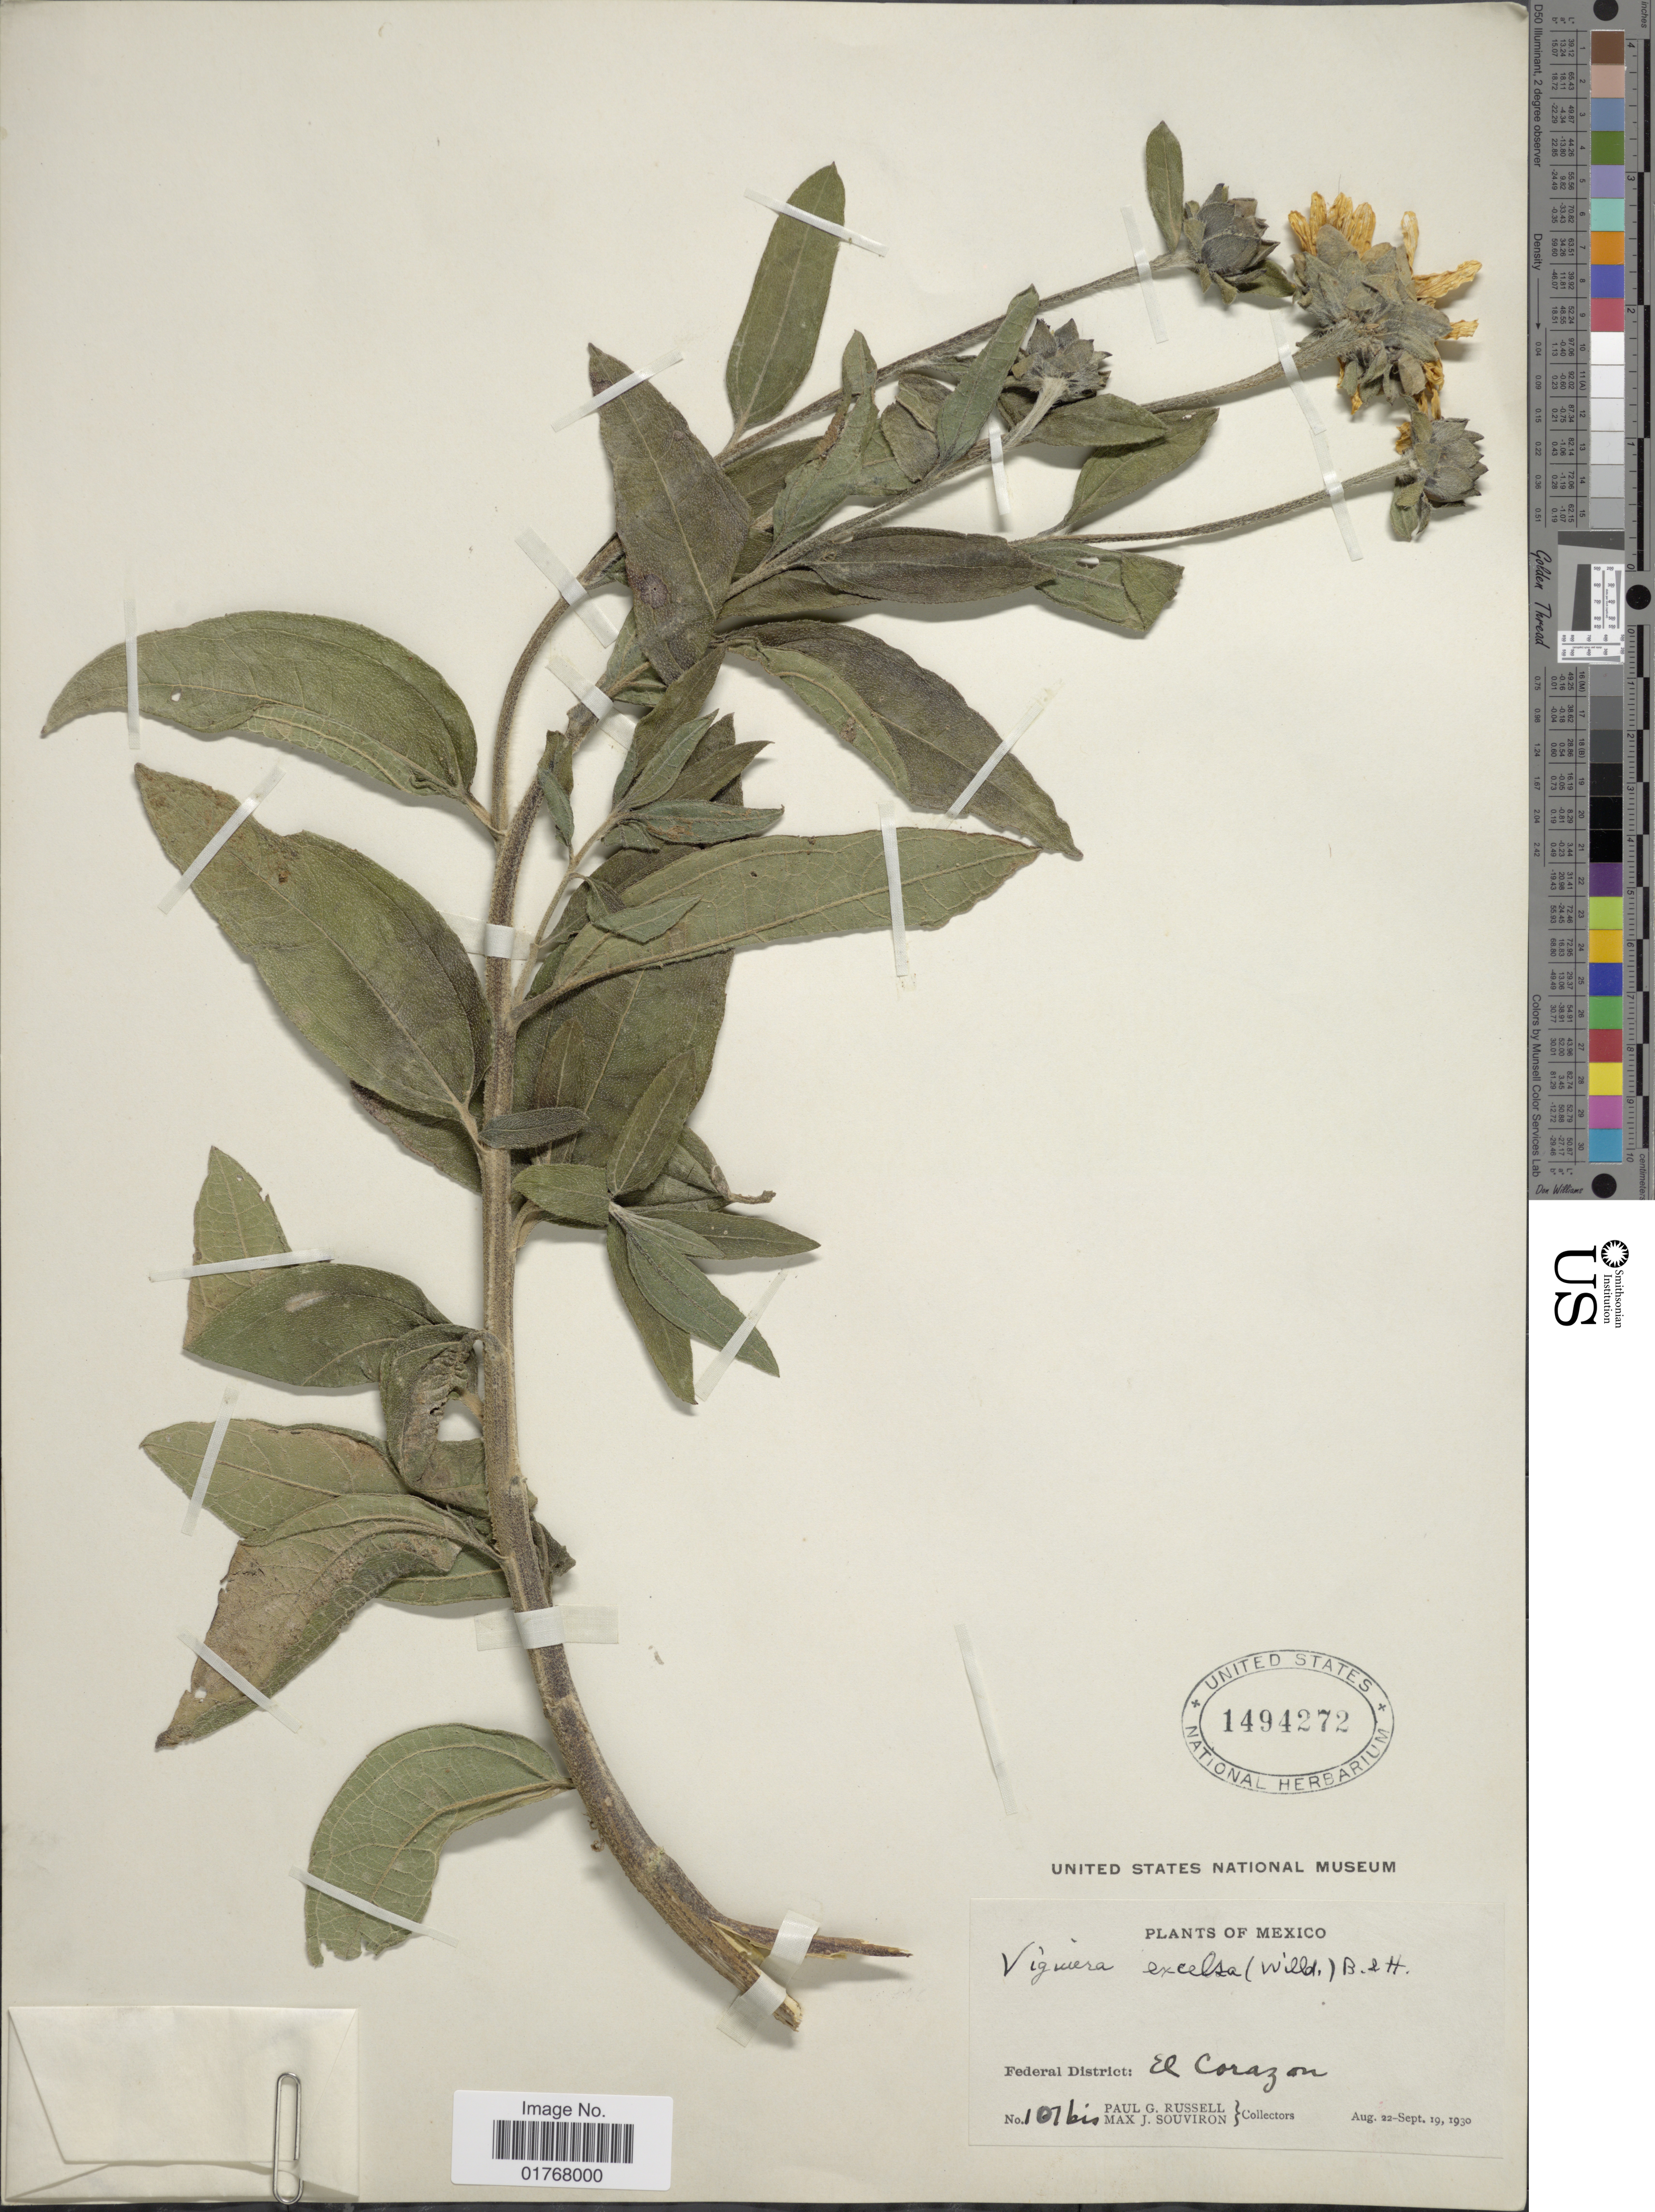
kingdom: Plantae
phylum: Tracheophyta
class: Magnoliopsida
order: Asterales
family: Asteraceae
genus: Viguiera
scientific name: Viguiera excelsa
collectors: P. G. Russell & M. J. Souviron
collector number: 101bis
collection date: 1930-08-22/1930-09-19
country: Mexico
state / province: Distrito Federal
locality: El Corazon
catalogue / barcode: US 1494272